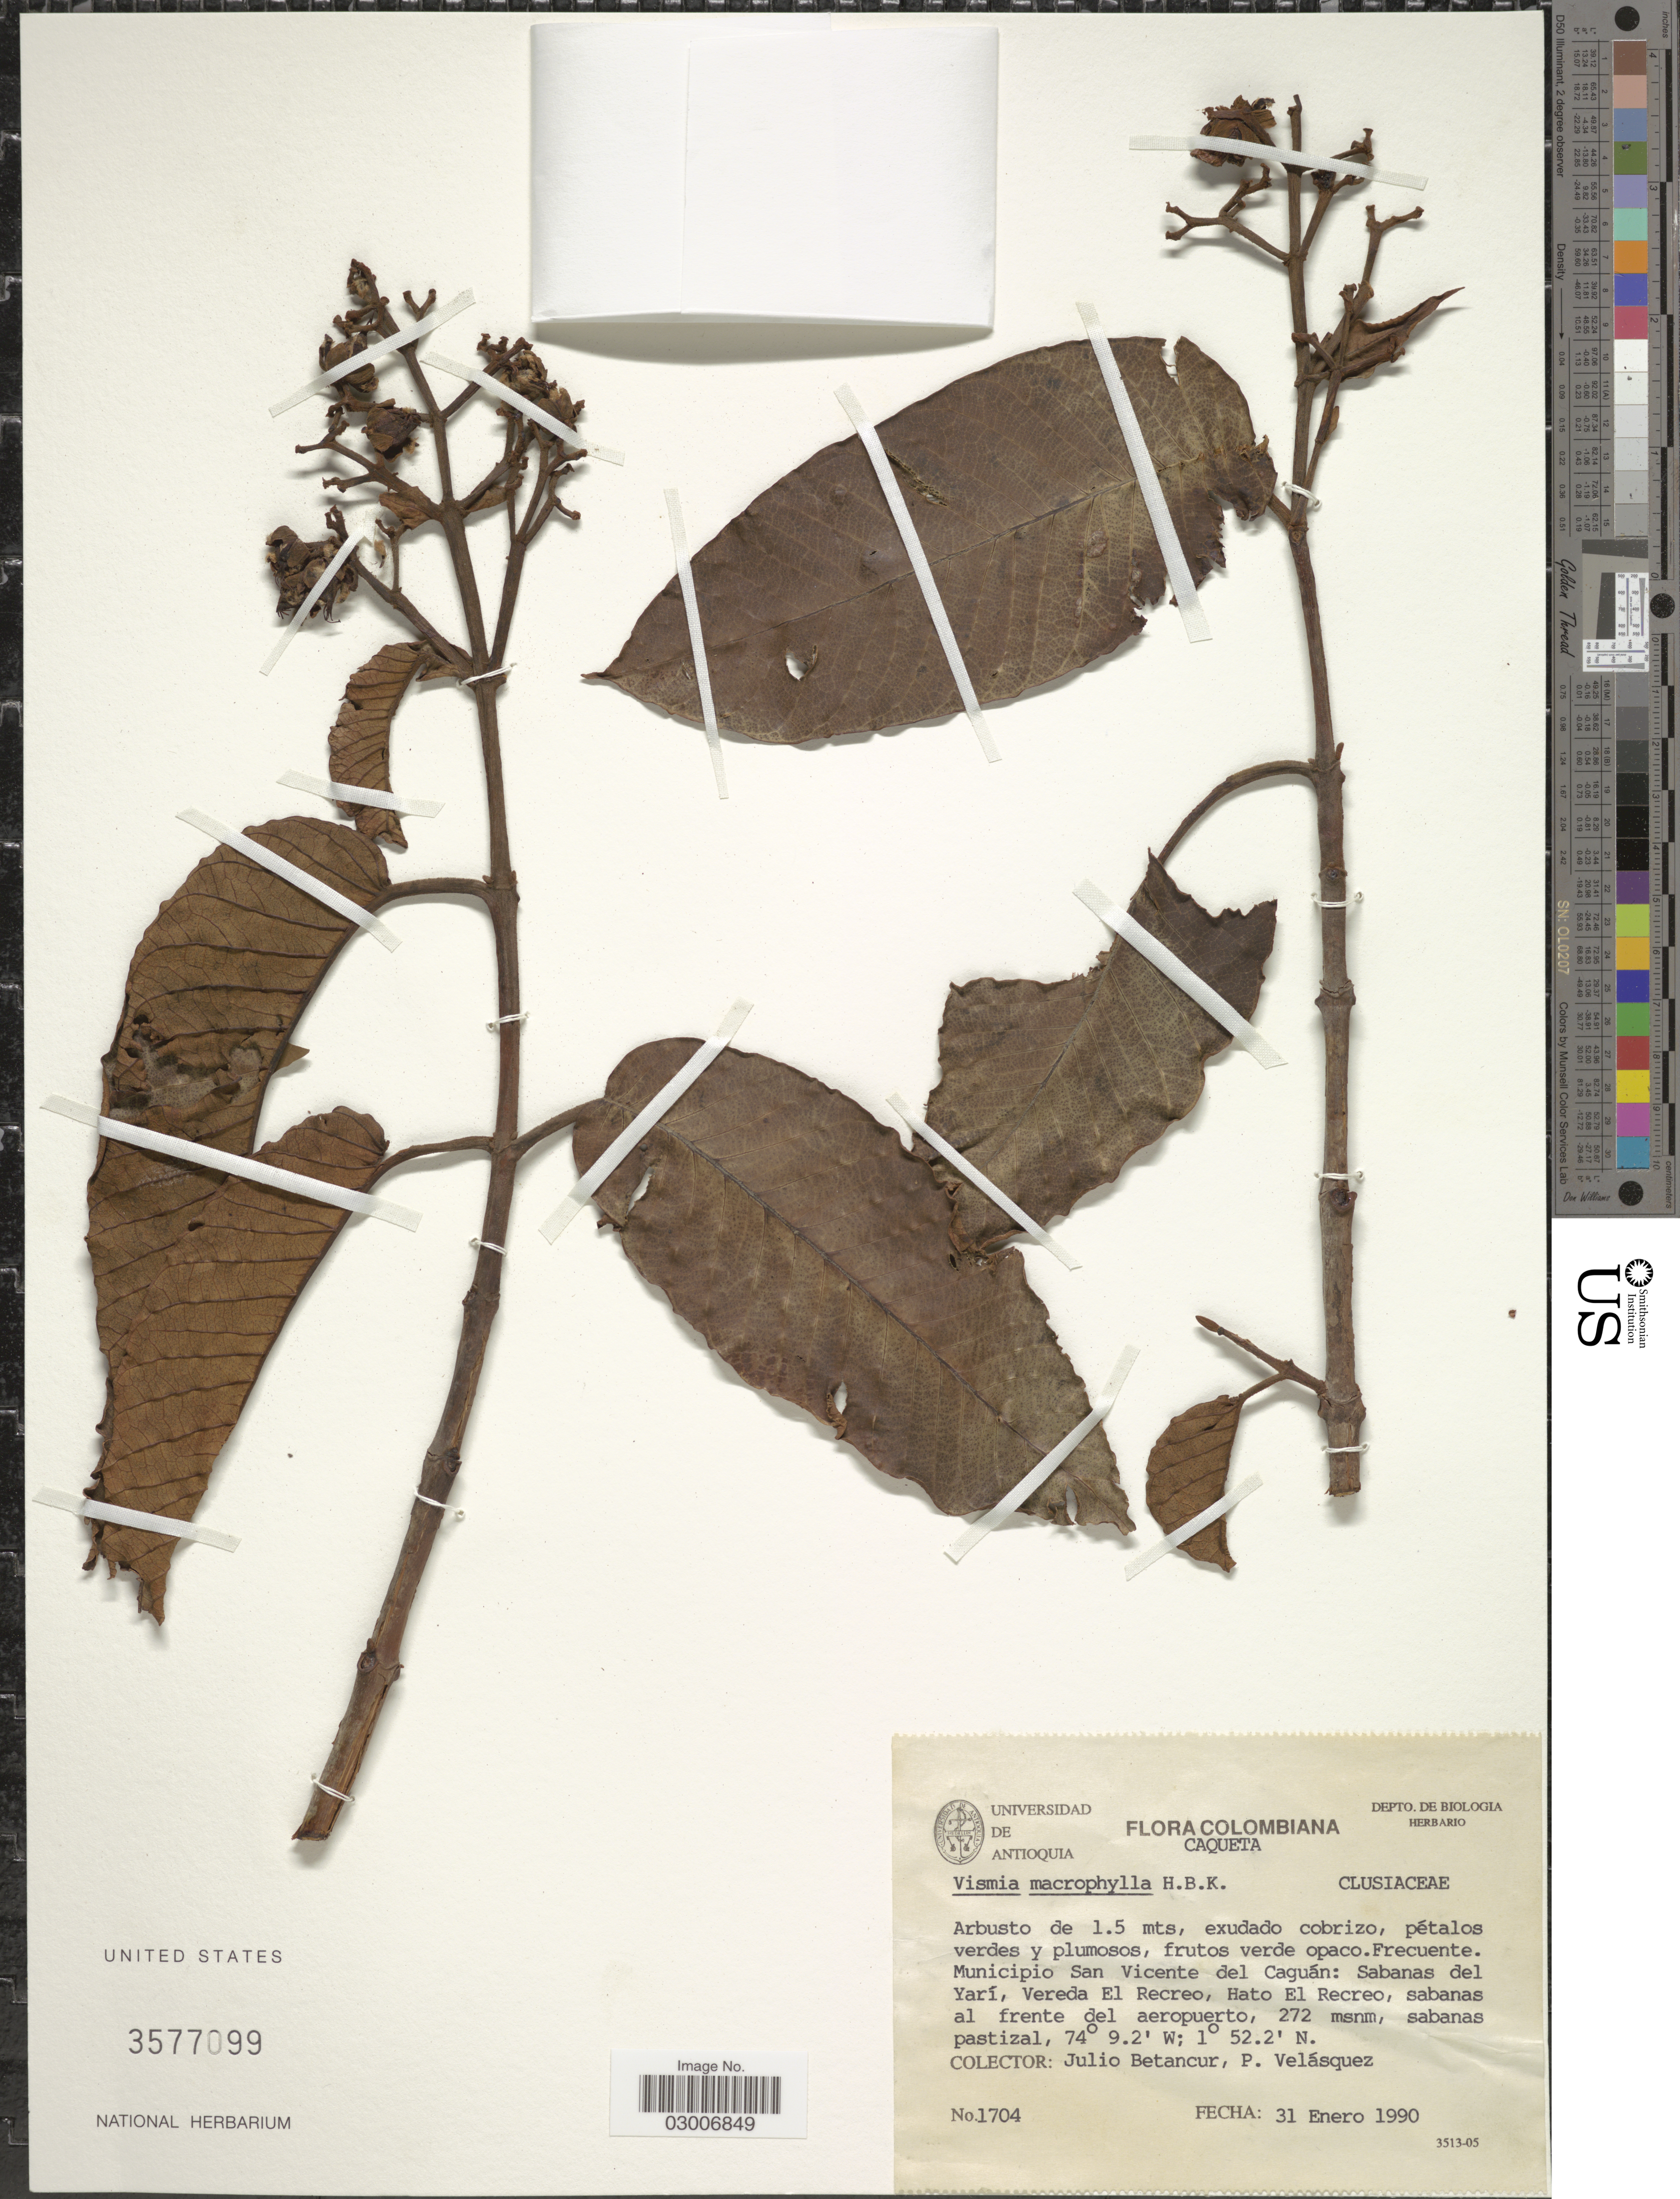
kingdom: Plantae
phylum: Tracheophyta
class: Magnoliopsida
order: Malpighiales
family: Hypericaceae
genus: Vismia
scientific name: Vismia macrophylla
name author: Kunth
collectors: J. Betancur & P. Velasquez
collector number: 1704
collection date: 1990-01-31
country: Colombia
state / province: Caquetá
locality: Municipio San Vicente del Caguán: Sabanas del Yarí, Vereda El Recreo, Hato El Recreo.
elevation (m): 272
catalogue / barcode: US 3577099